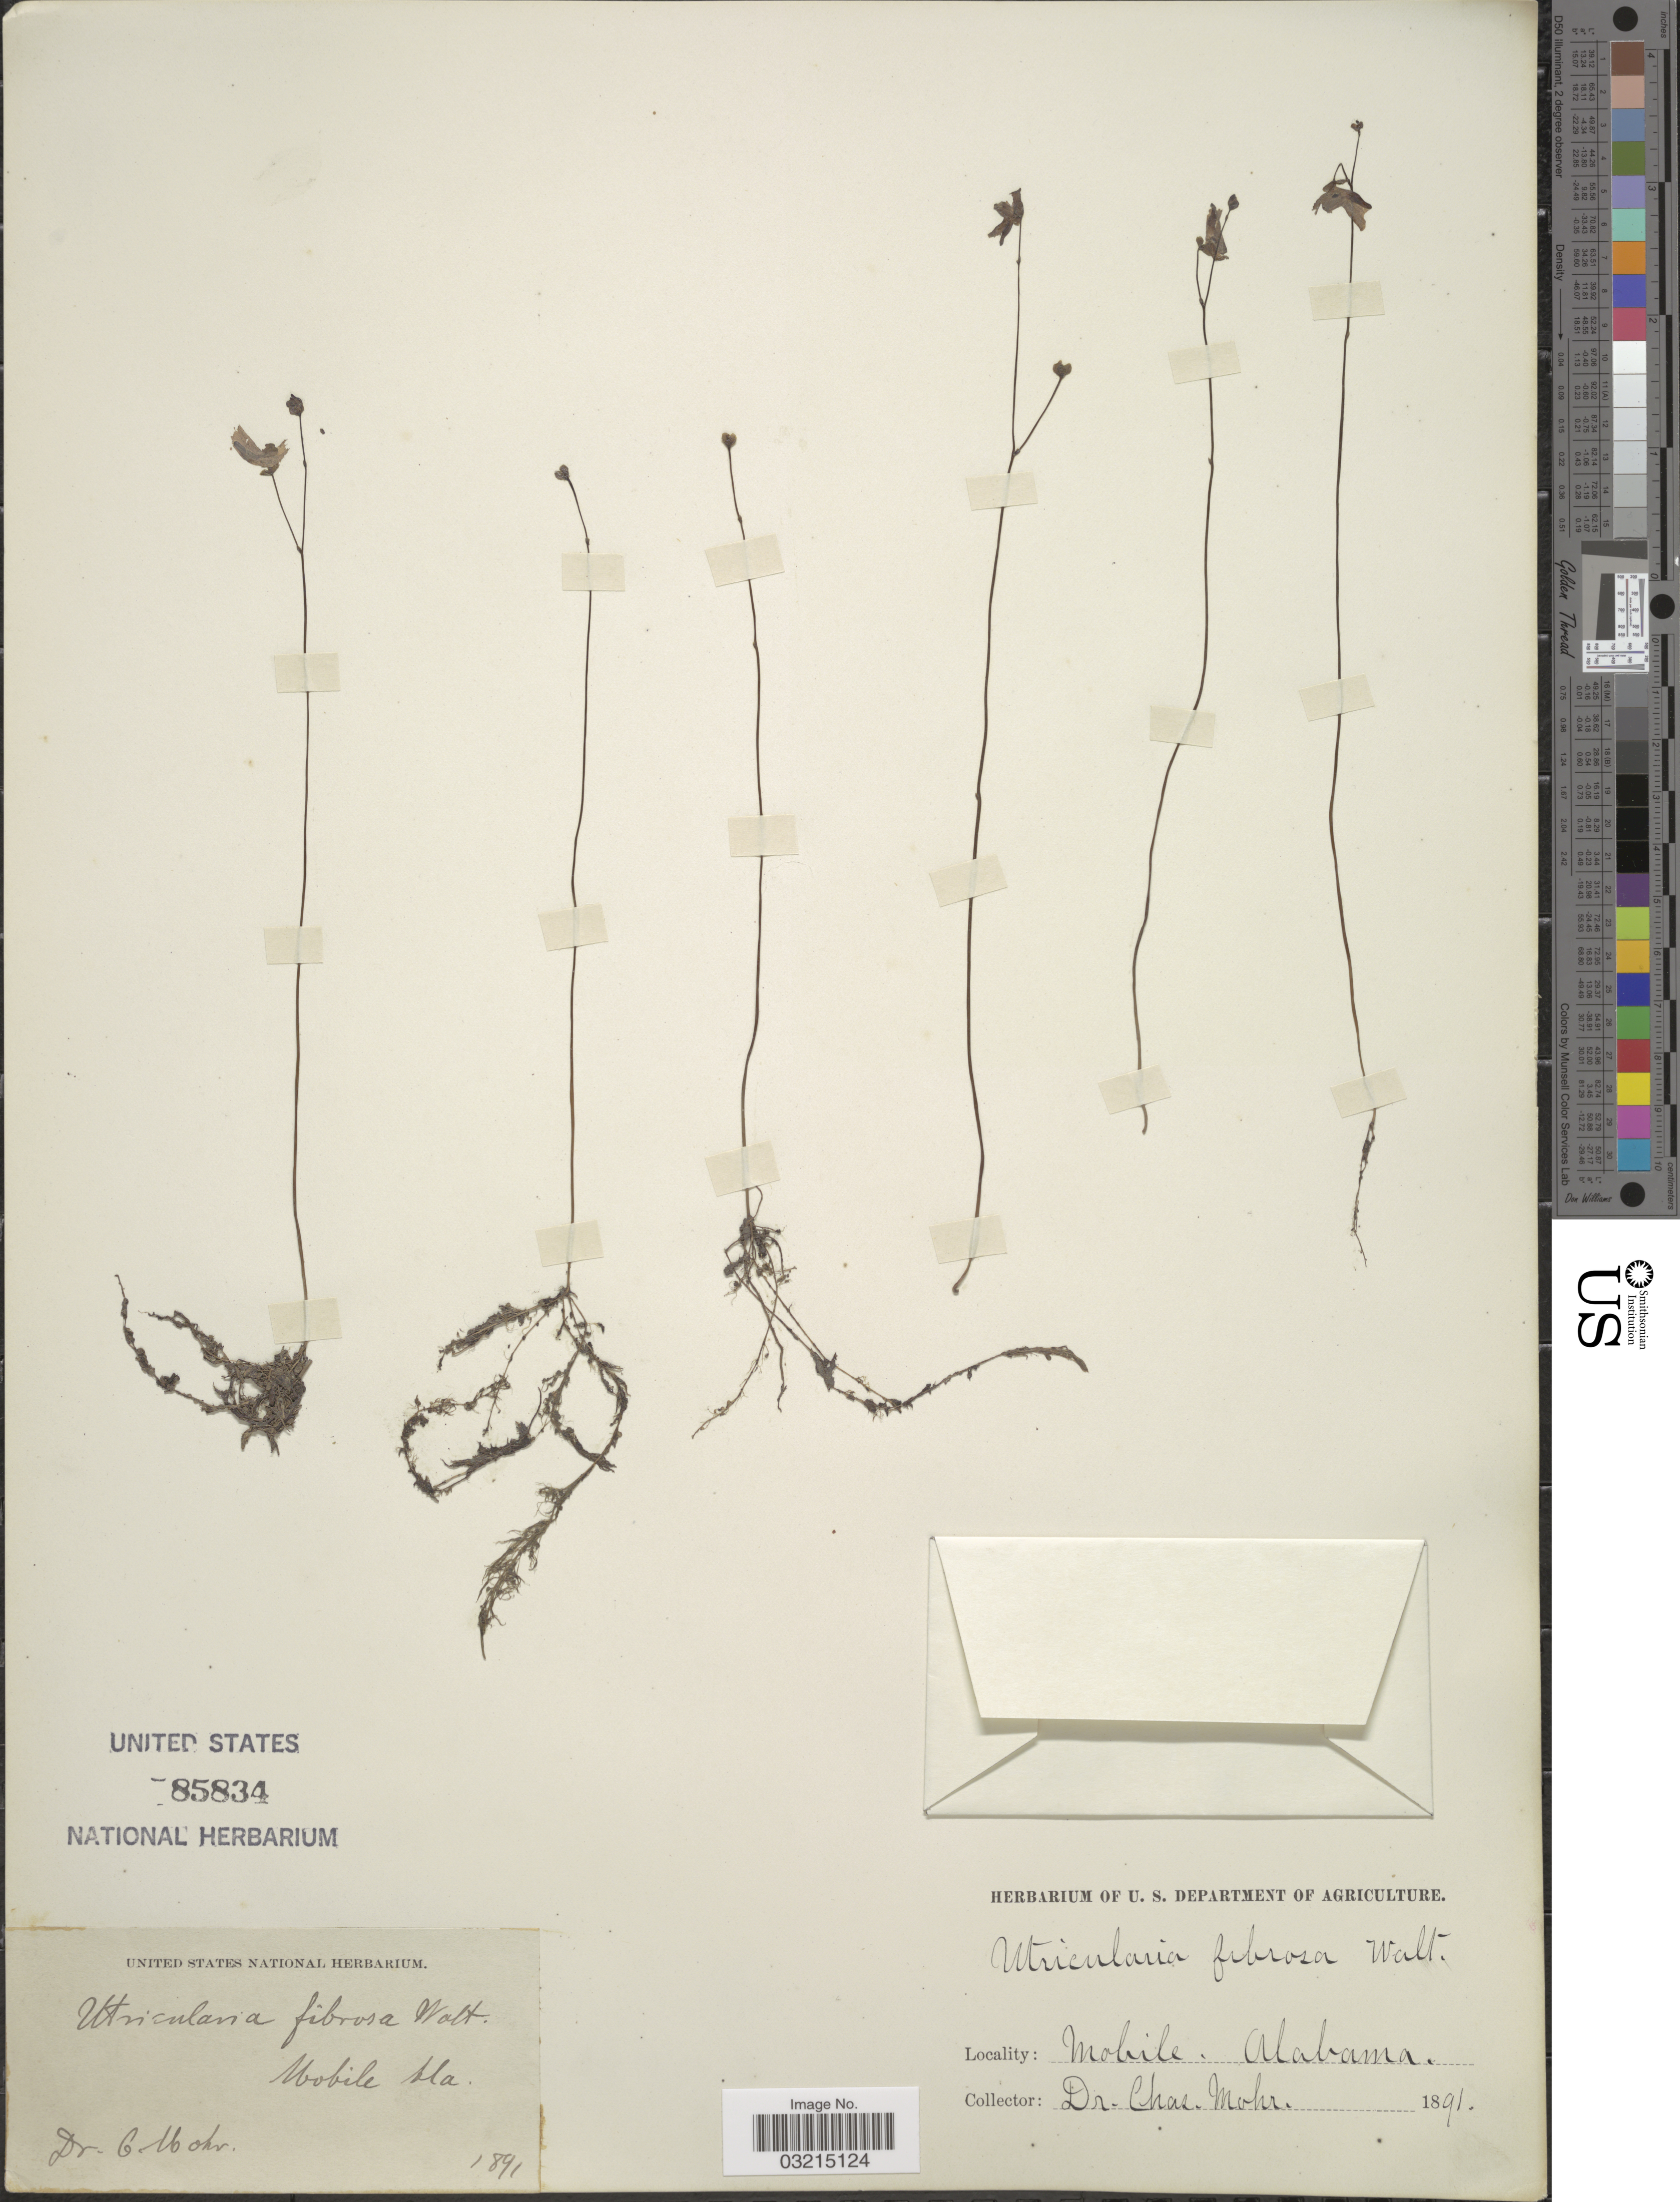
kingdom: Plantae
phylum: Tracheophyta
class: Magnoliopsida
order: Lamiales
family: Lentibulariaceae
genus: Utricularia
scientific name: Utricularia gibba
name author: L.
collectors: Mohr, C. T. (herbarium)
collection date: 1891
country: United States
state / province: Alabama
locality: Mobile.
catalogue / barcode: US 85834